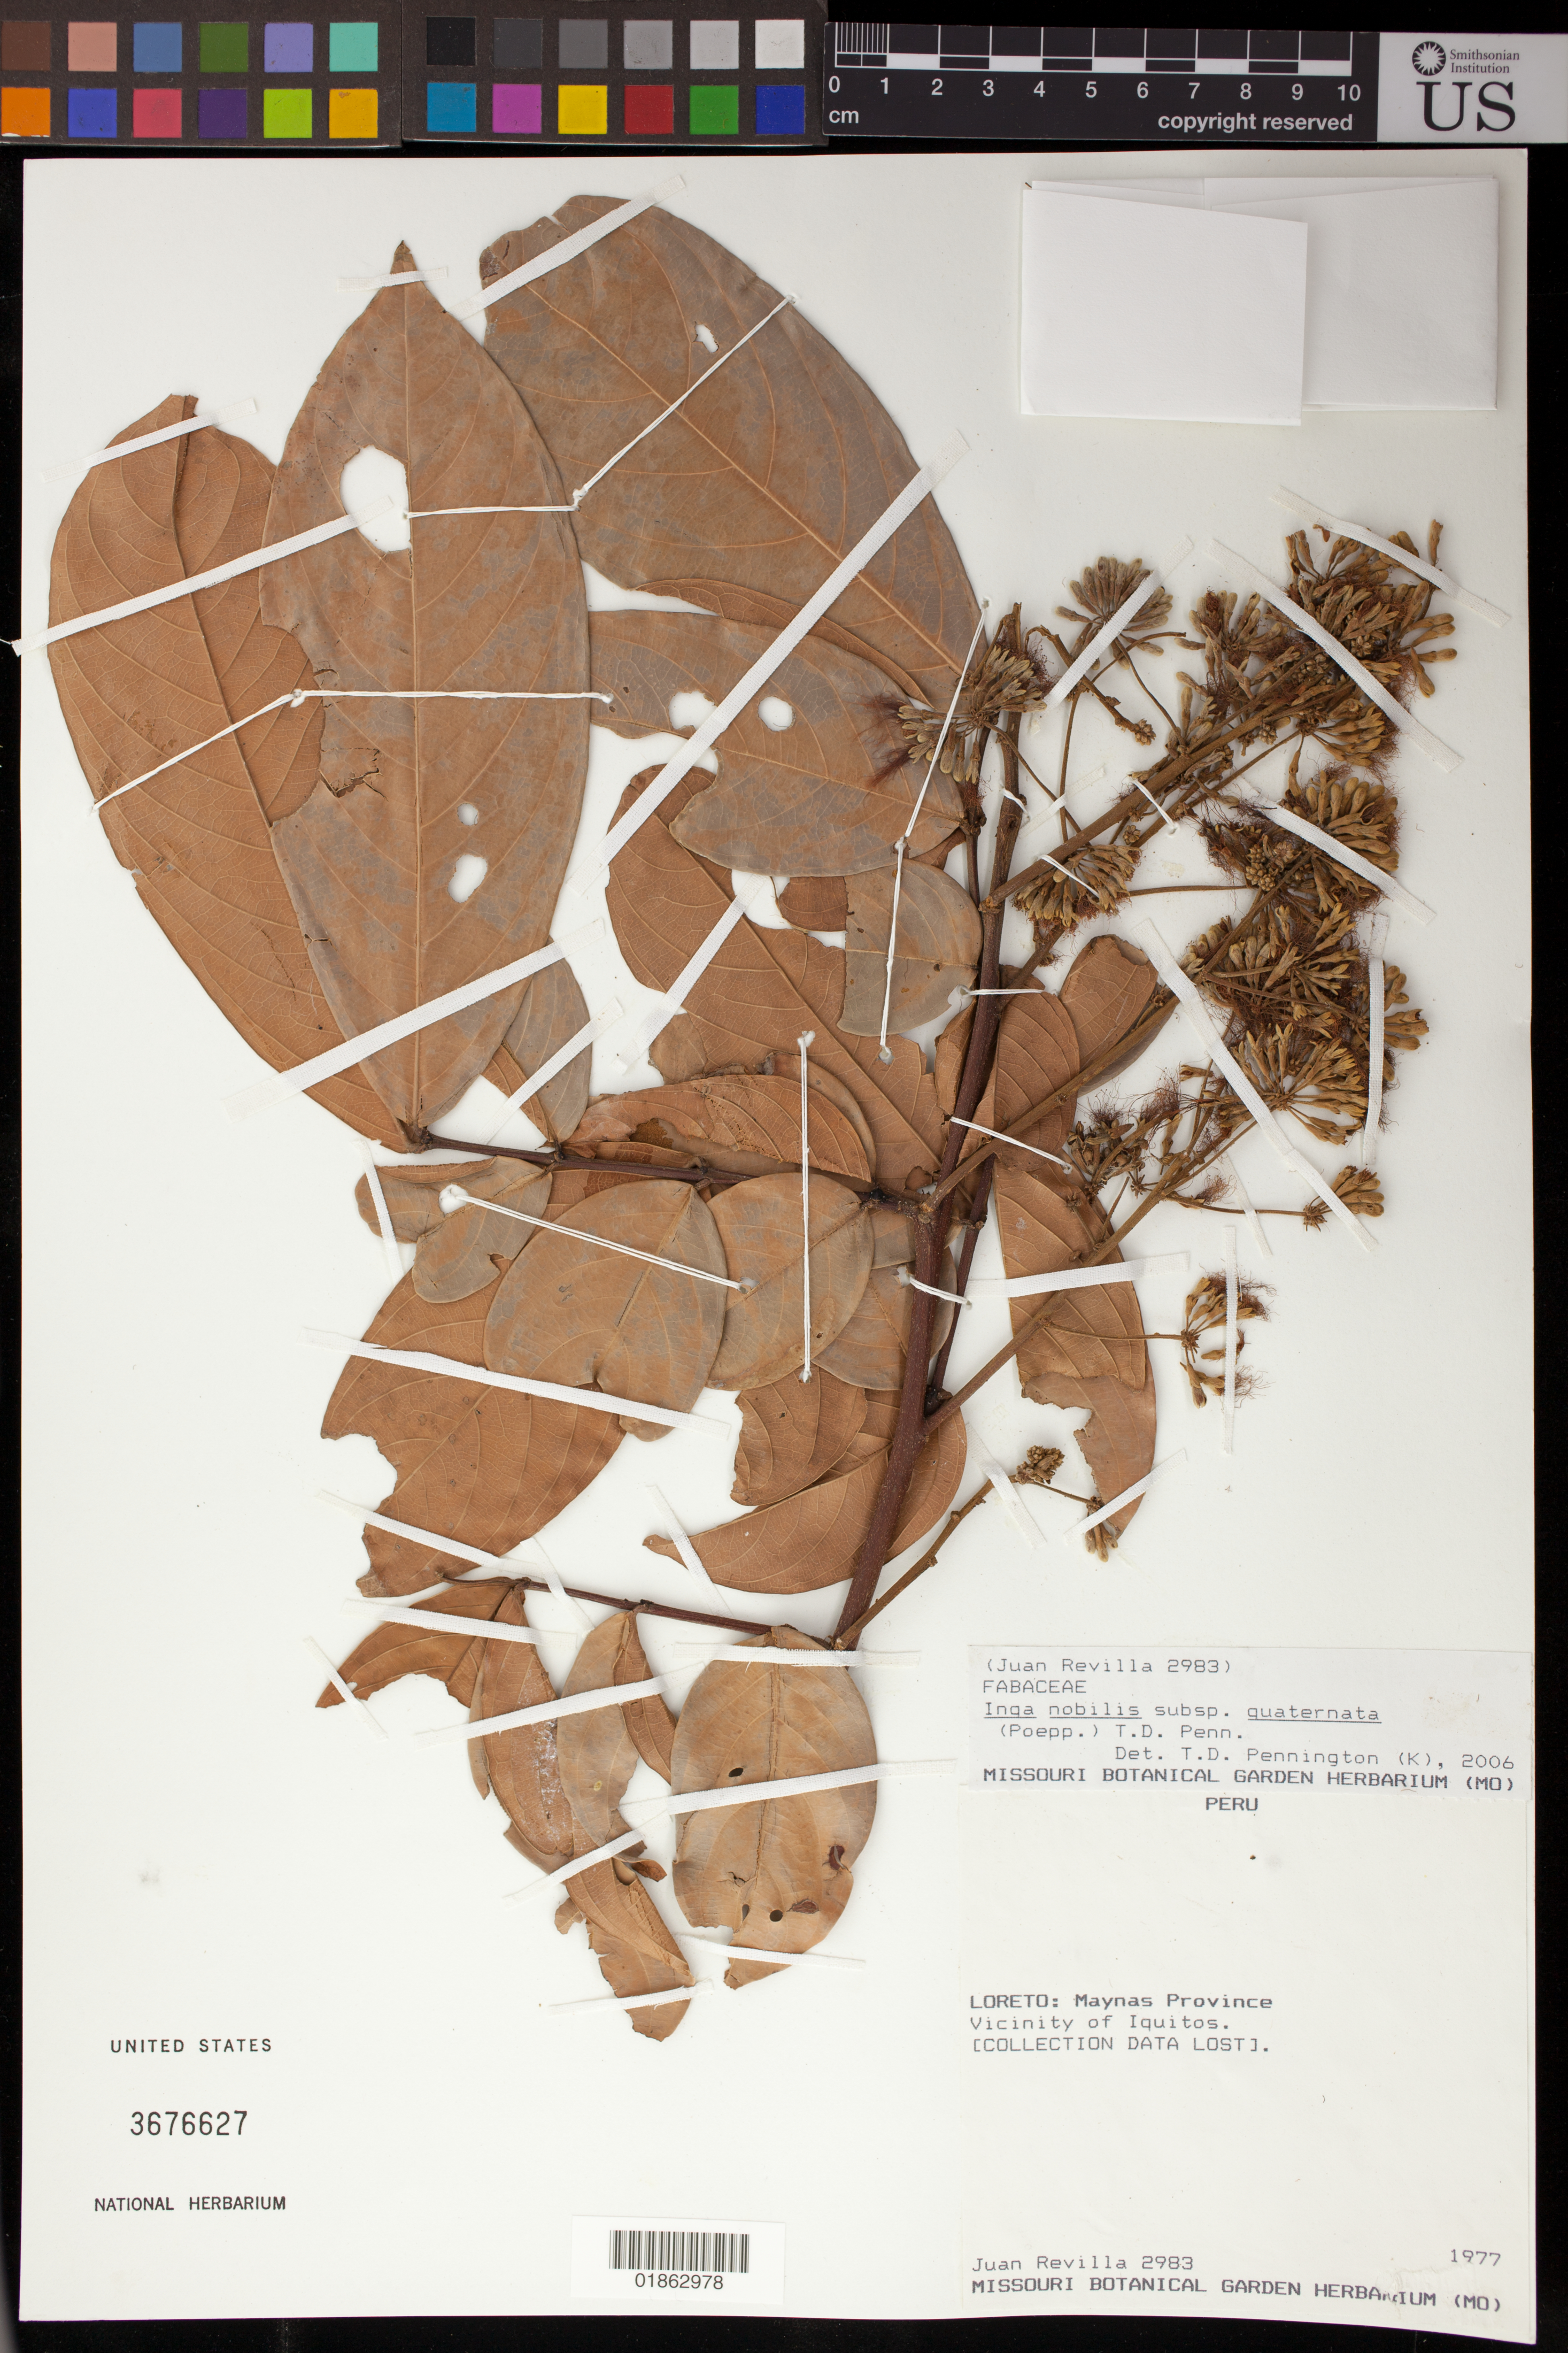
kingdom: Plantae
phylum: Tracheophyta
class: Magnoliopsida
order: Fabales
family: Fabaceae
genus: Inga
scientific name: Inga nobilis subsp. quaternata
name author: (Poepp. & Endl.) T.D. Penn.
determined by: Pennington, T. D., (K)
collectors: J. Revilla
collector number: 2983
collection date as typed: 1977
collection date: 1977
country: Peru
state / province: Loreto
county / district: Maynas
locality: Vicinity of Iquitos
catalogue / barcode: US 3676627